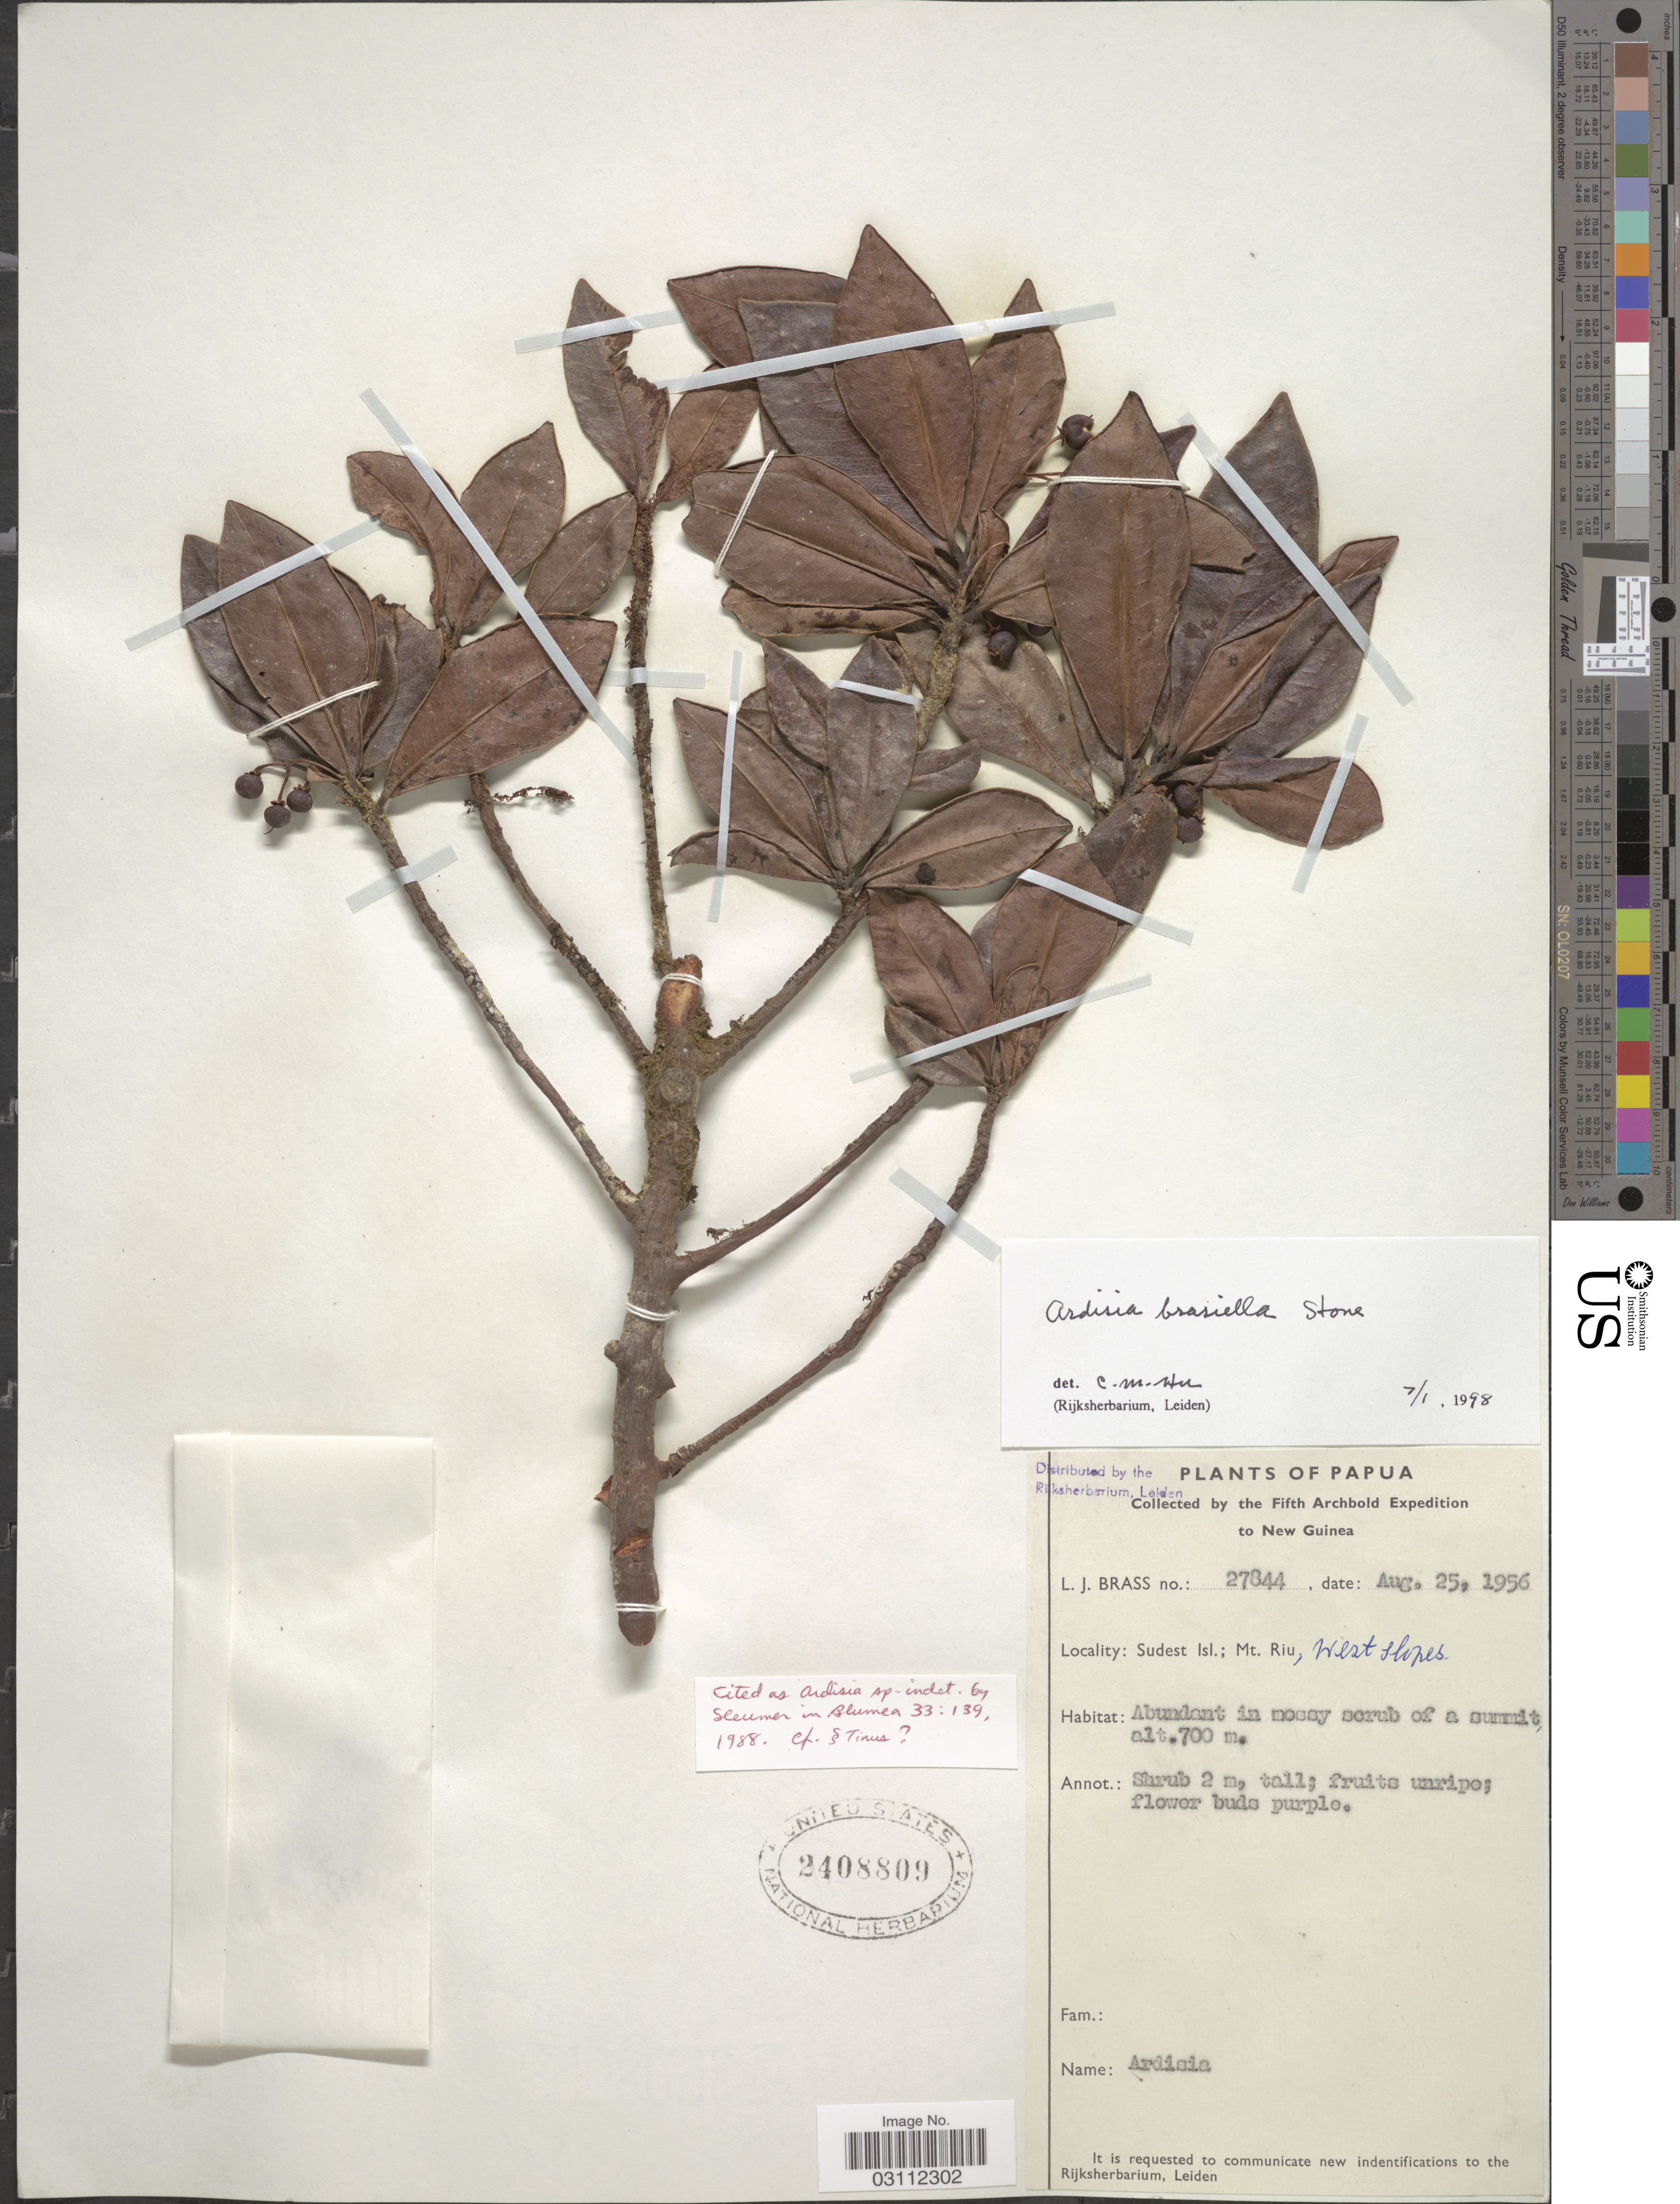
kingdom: Plantae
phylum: Tracheophyta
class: Magnoliopsida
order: Ericales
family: Primulaceae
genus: Ardisia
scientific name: Ardisia brassiella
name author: B.C. Stone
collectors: L. J. Brass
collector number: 27844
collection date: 1956-08-25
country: Papua New Guinea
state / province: Milne Bay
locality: New Guinea. Sudest Isl.; Mt. Riu, West slopes.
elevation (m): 700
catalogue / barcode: US 2408809